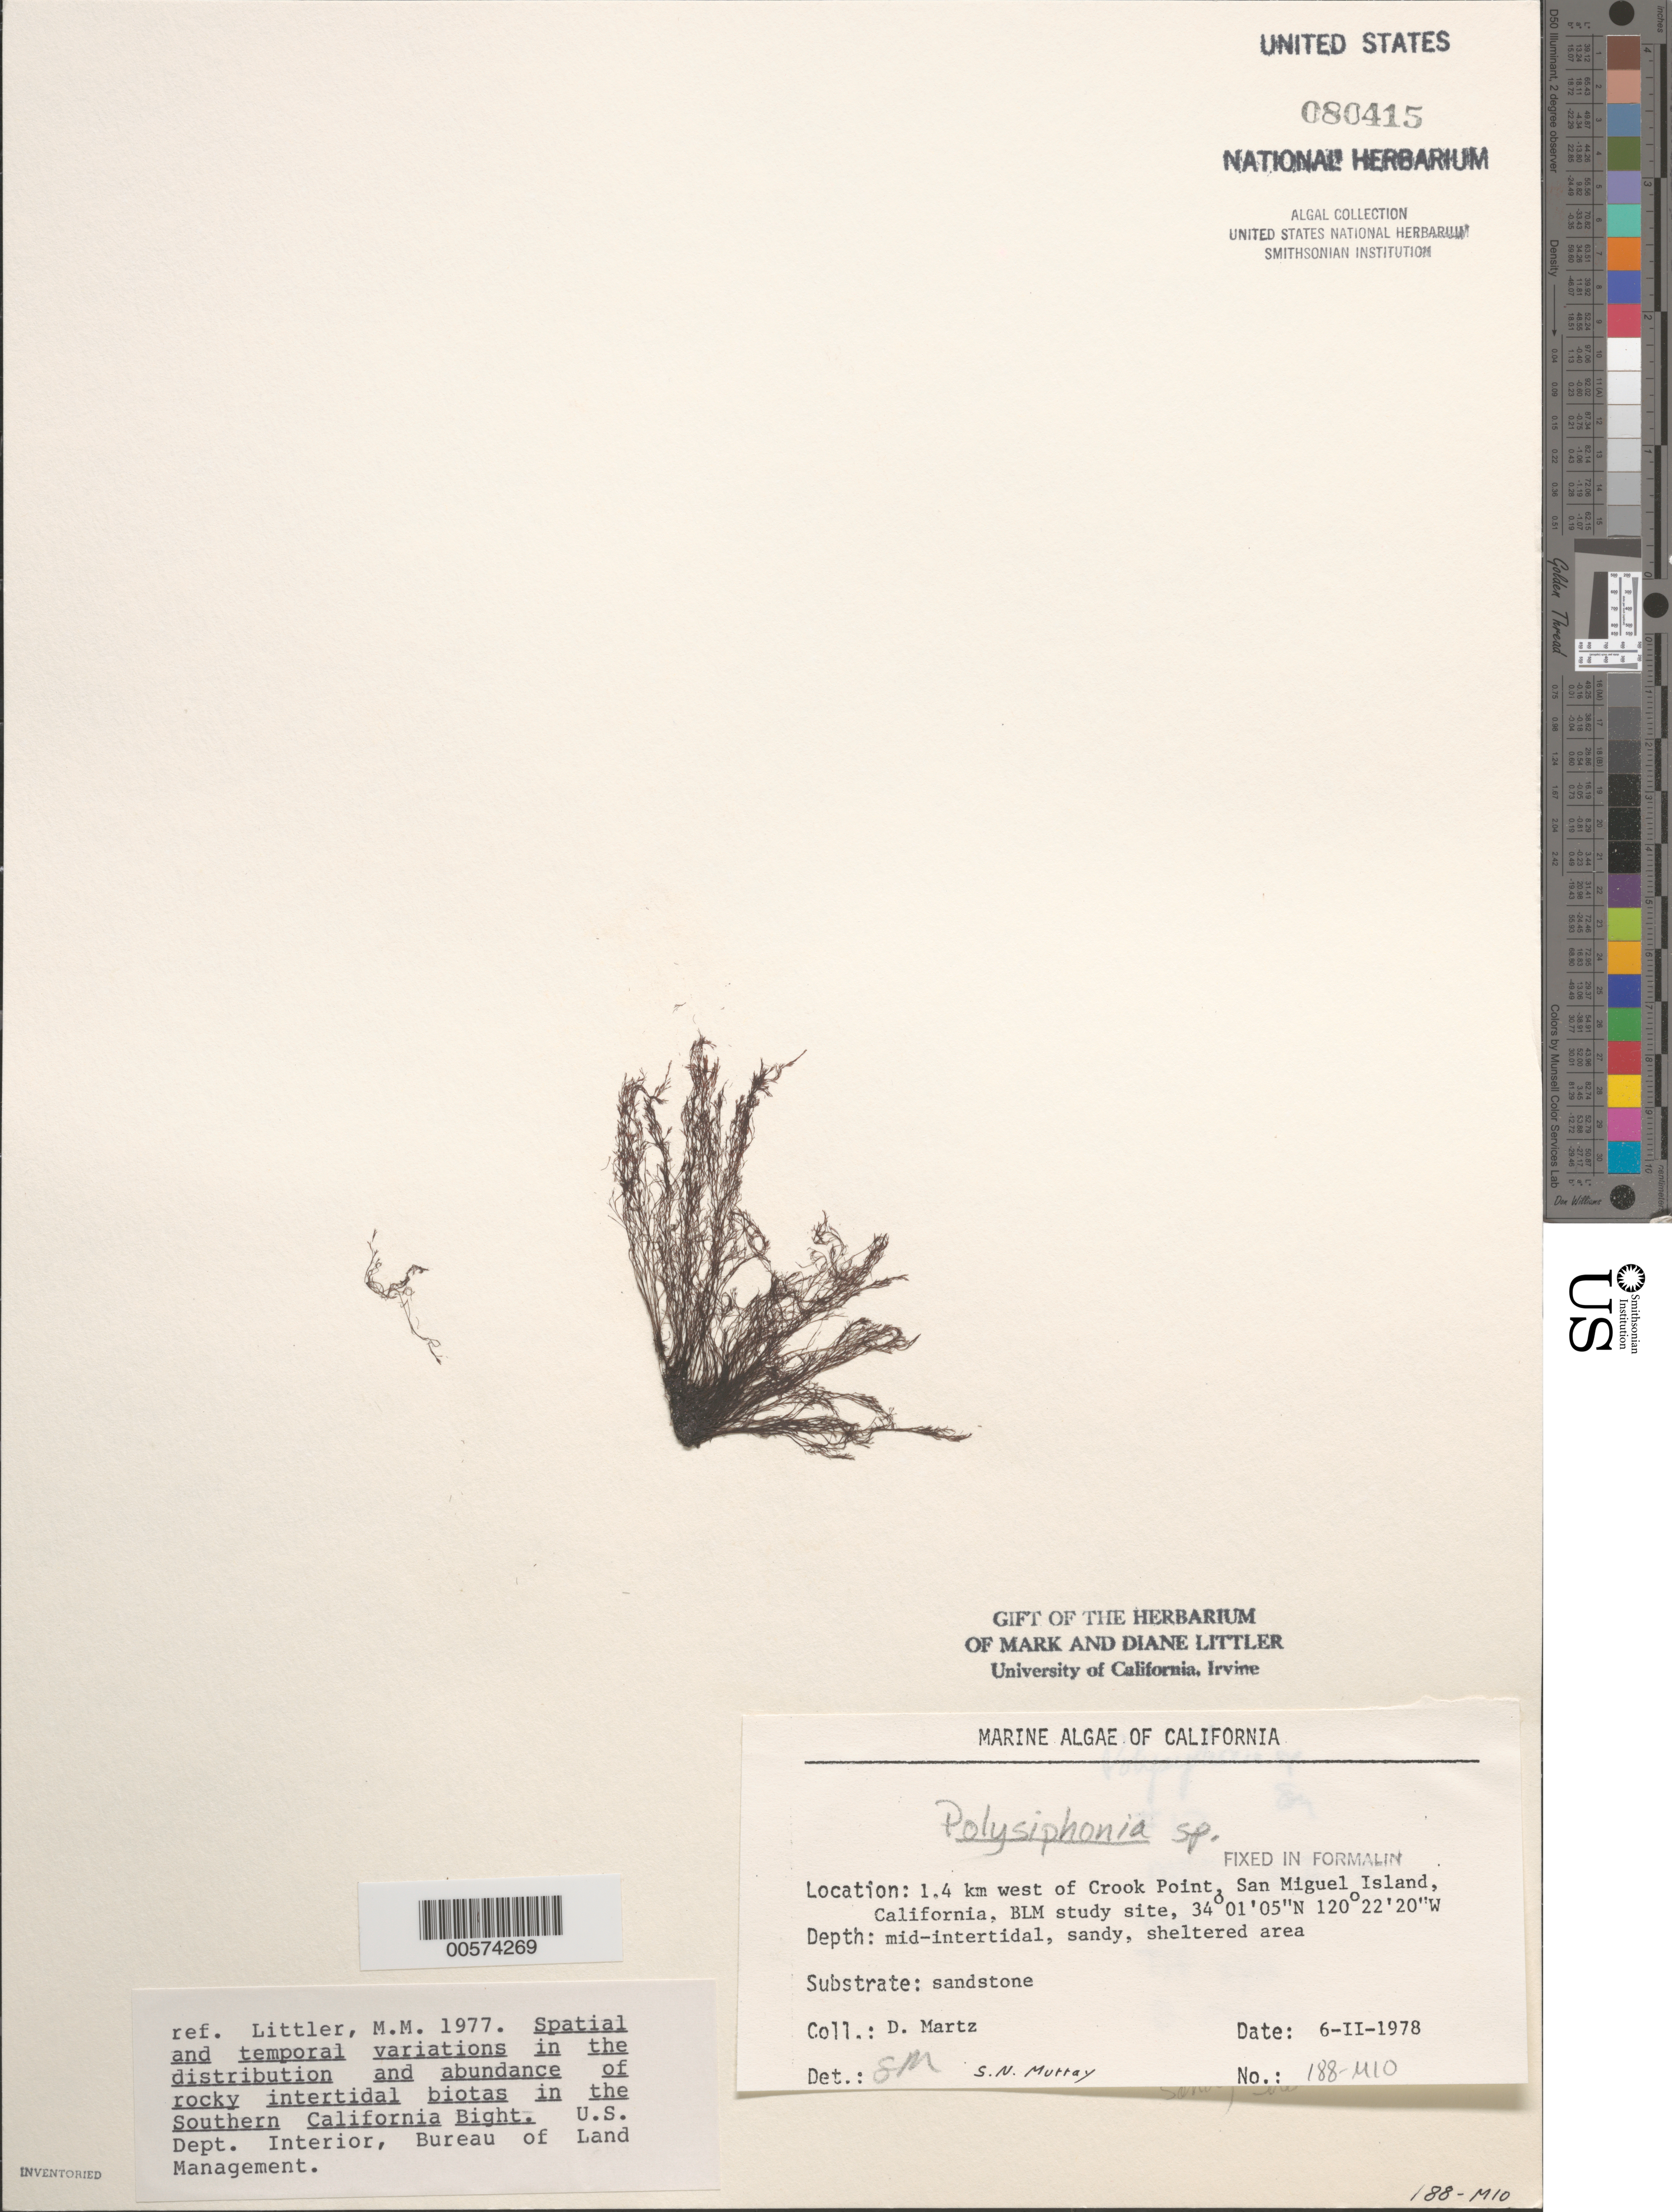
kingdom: Plantae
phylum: Rhodophyta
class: Florideophyceae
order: Ceramiales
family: Rhodomelaceae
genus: Polysiphonia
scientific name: Polysiphonia sp.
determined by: Murray, S. N.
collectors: D. Martz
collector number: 188-mio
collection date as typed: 06 Feb 1978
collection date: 1978-02-06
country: United States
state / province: California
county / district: Santa Barbara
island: San Miguel Island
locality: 1.4 km north of Crook Point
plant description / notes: BLM-SOCALBIGHT Rocky Intertidal Survey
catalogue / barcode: US 80415